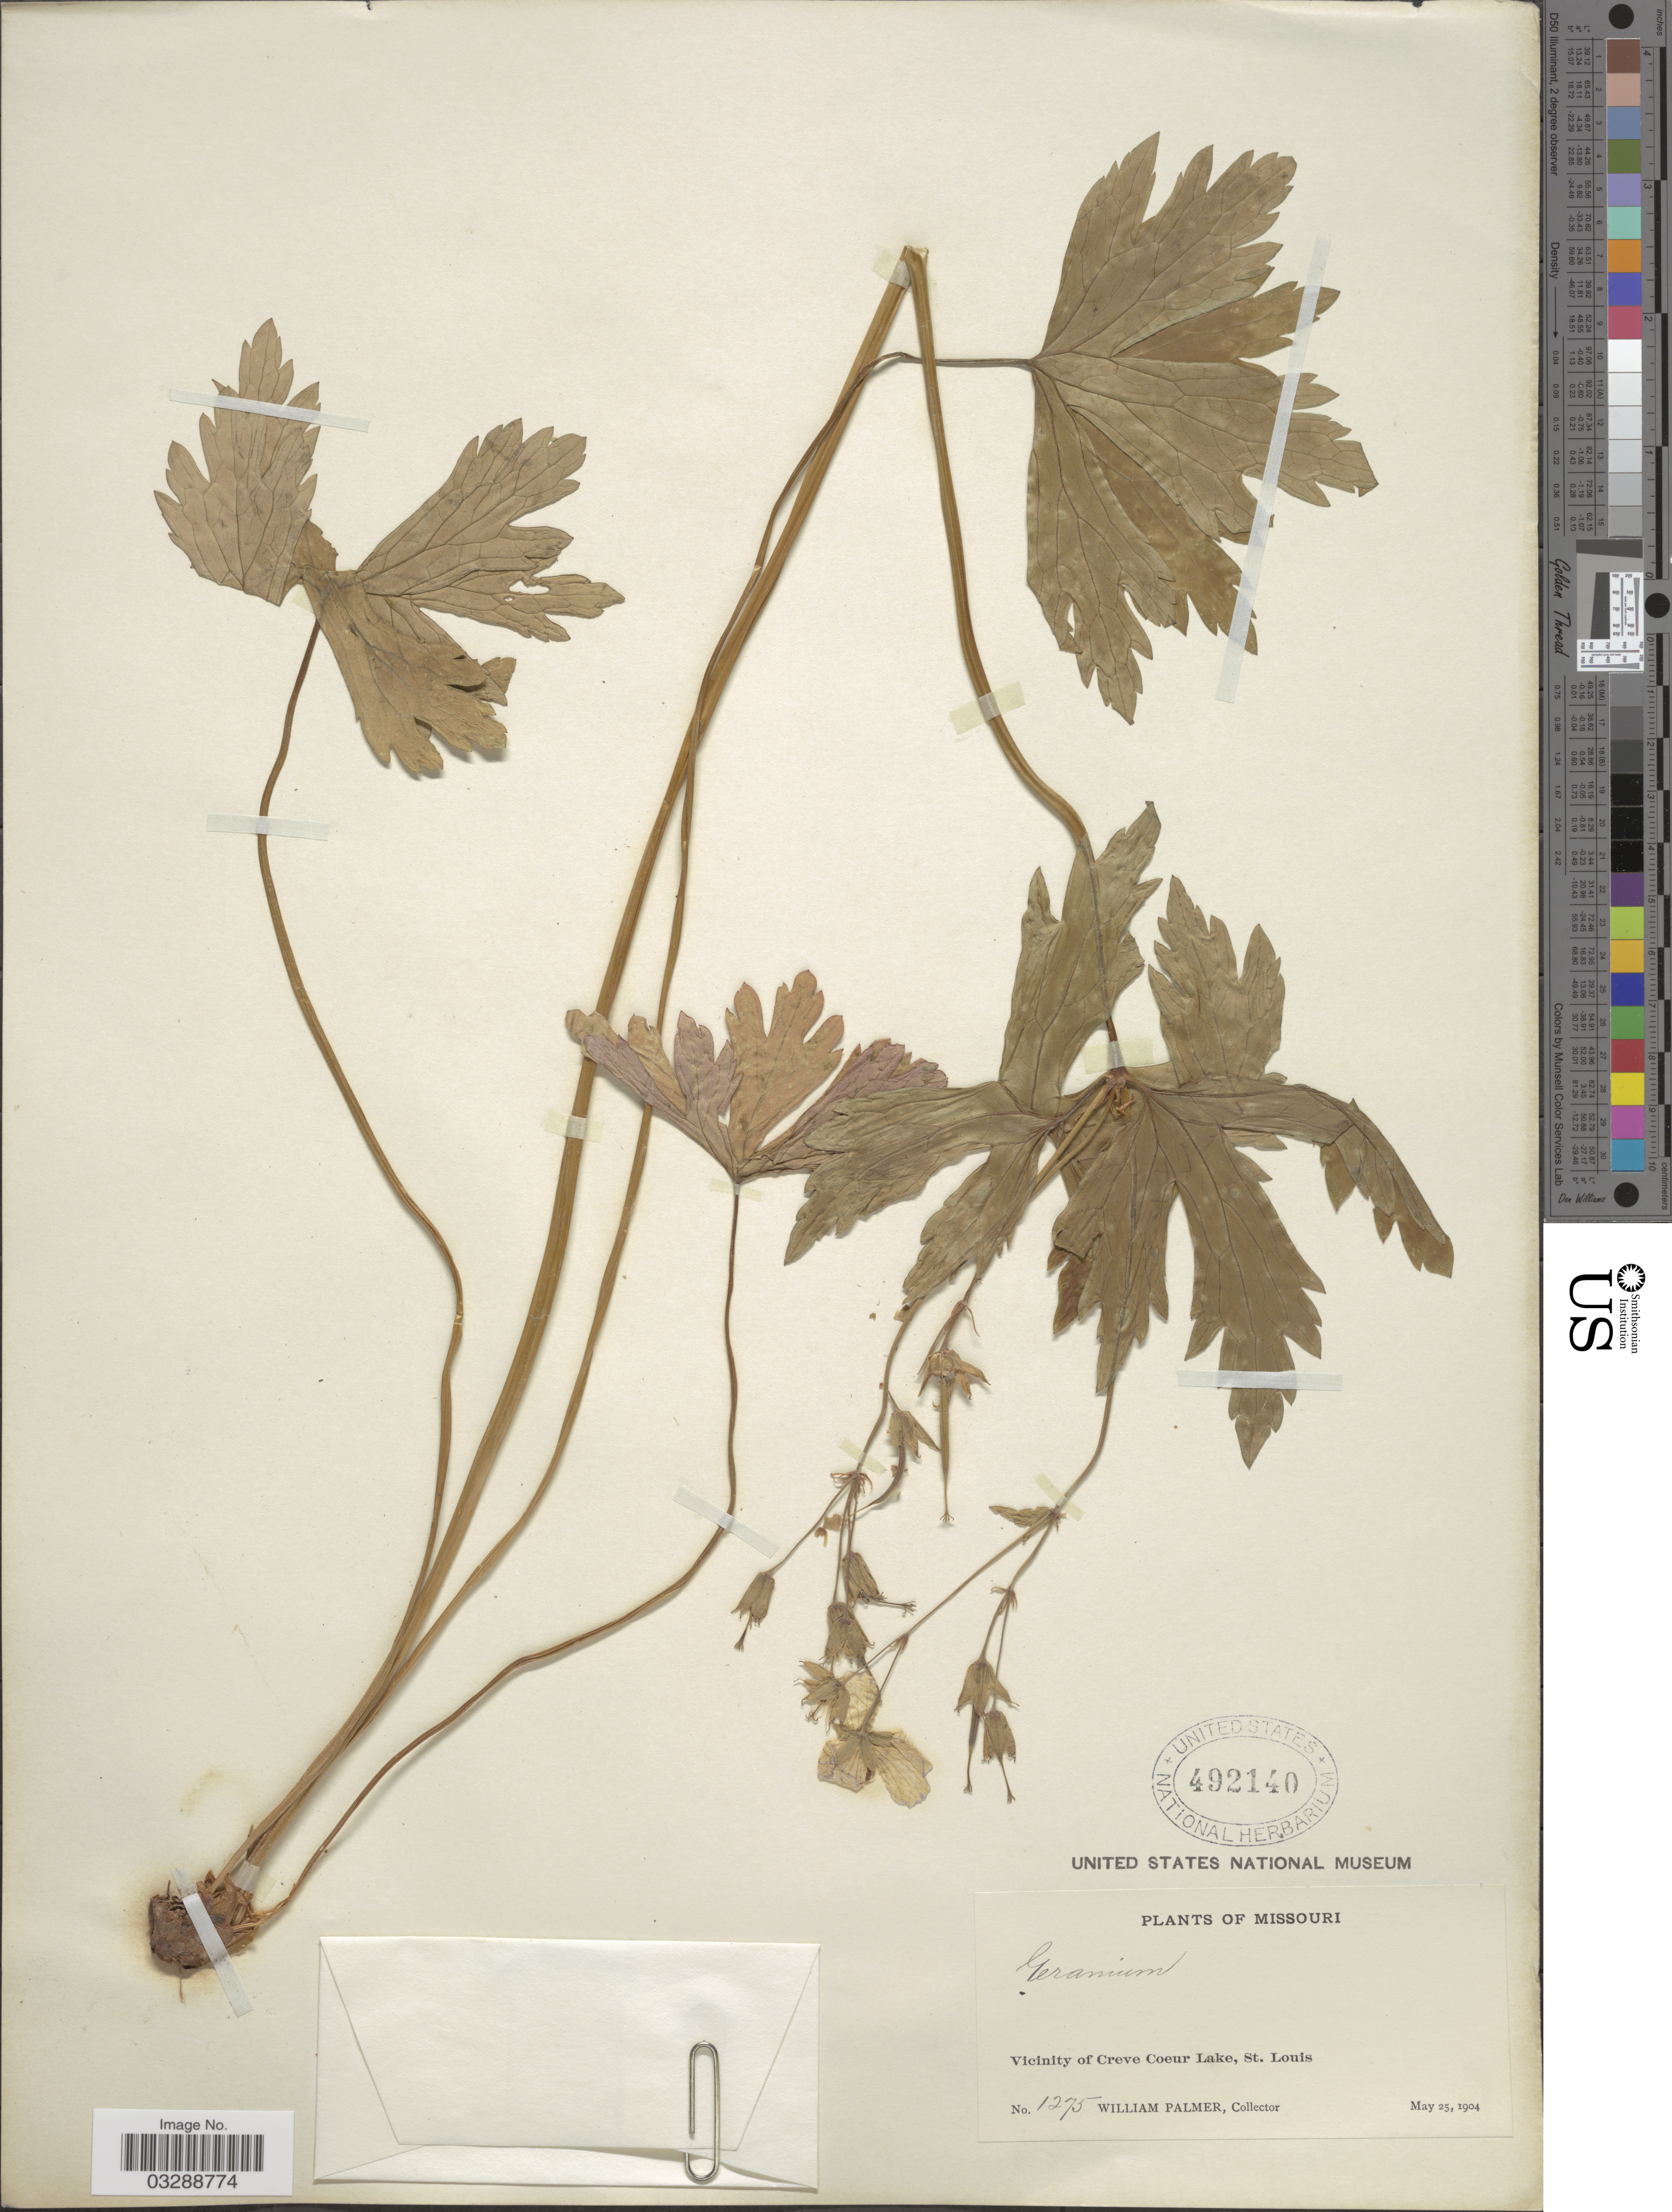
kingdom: Plantae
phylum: Tracheophyta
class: Magnoliopsida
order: Geraniales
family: Geraniaceae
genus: Geranium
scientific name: Geranium maculatum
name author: L.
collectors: W. Palmer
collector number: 1275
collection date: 1904-05-25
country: United States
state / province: Missouri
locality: Vicinity of Creve Coeur Lake, St. Louis.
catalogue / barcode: US 492140